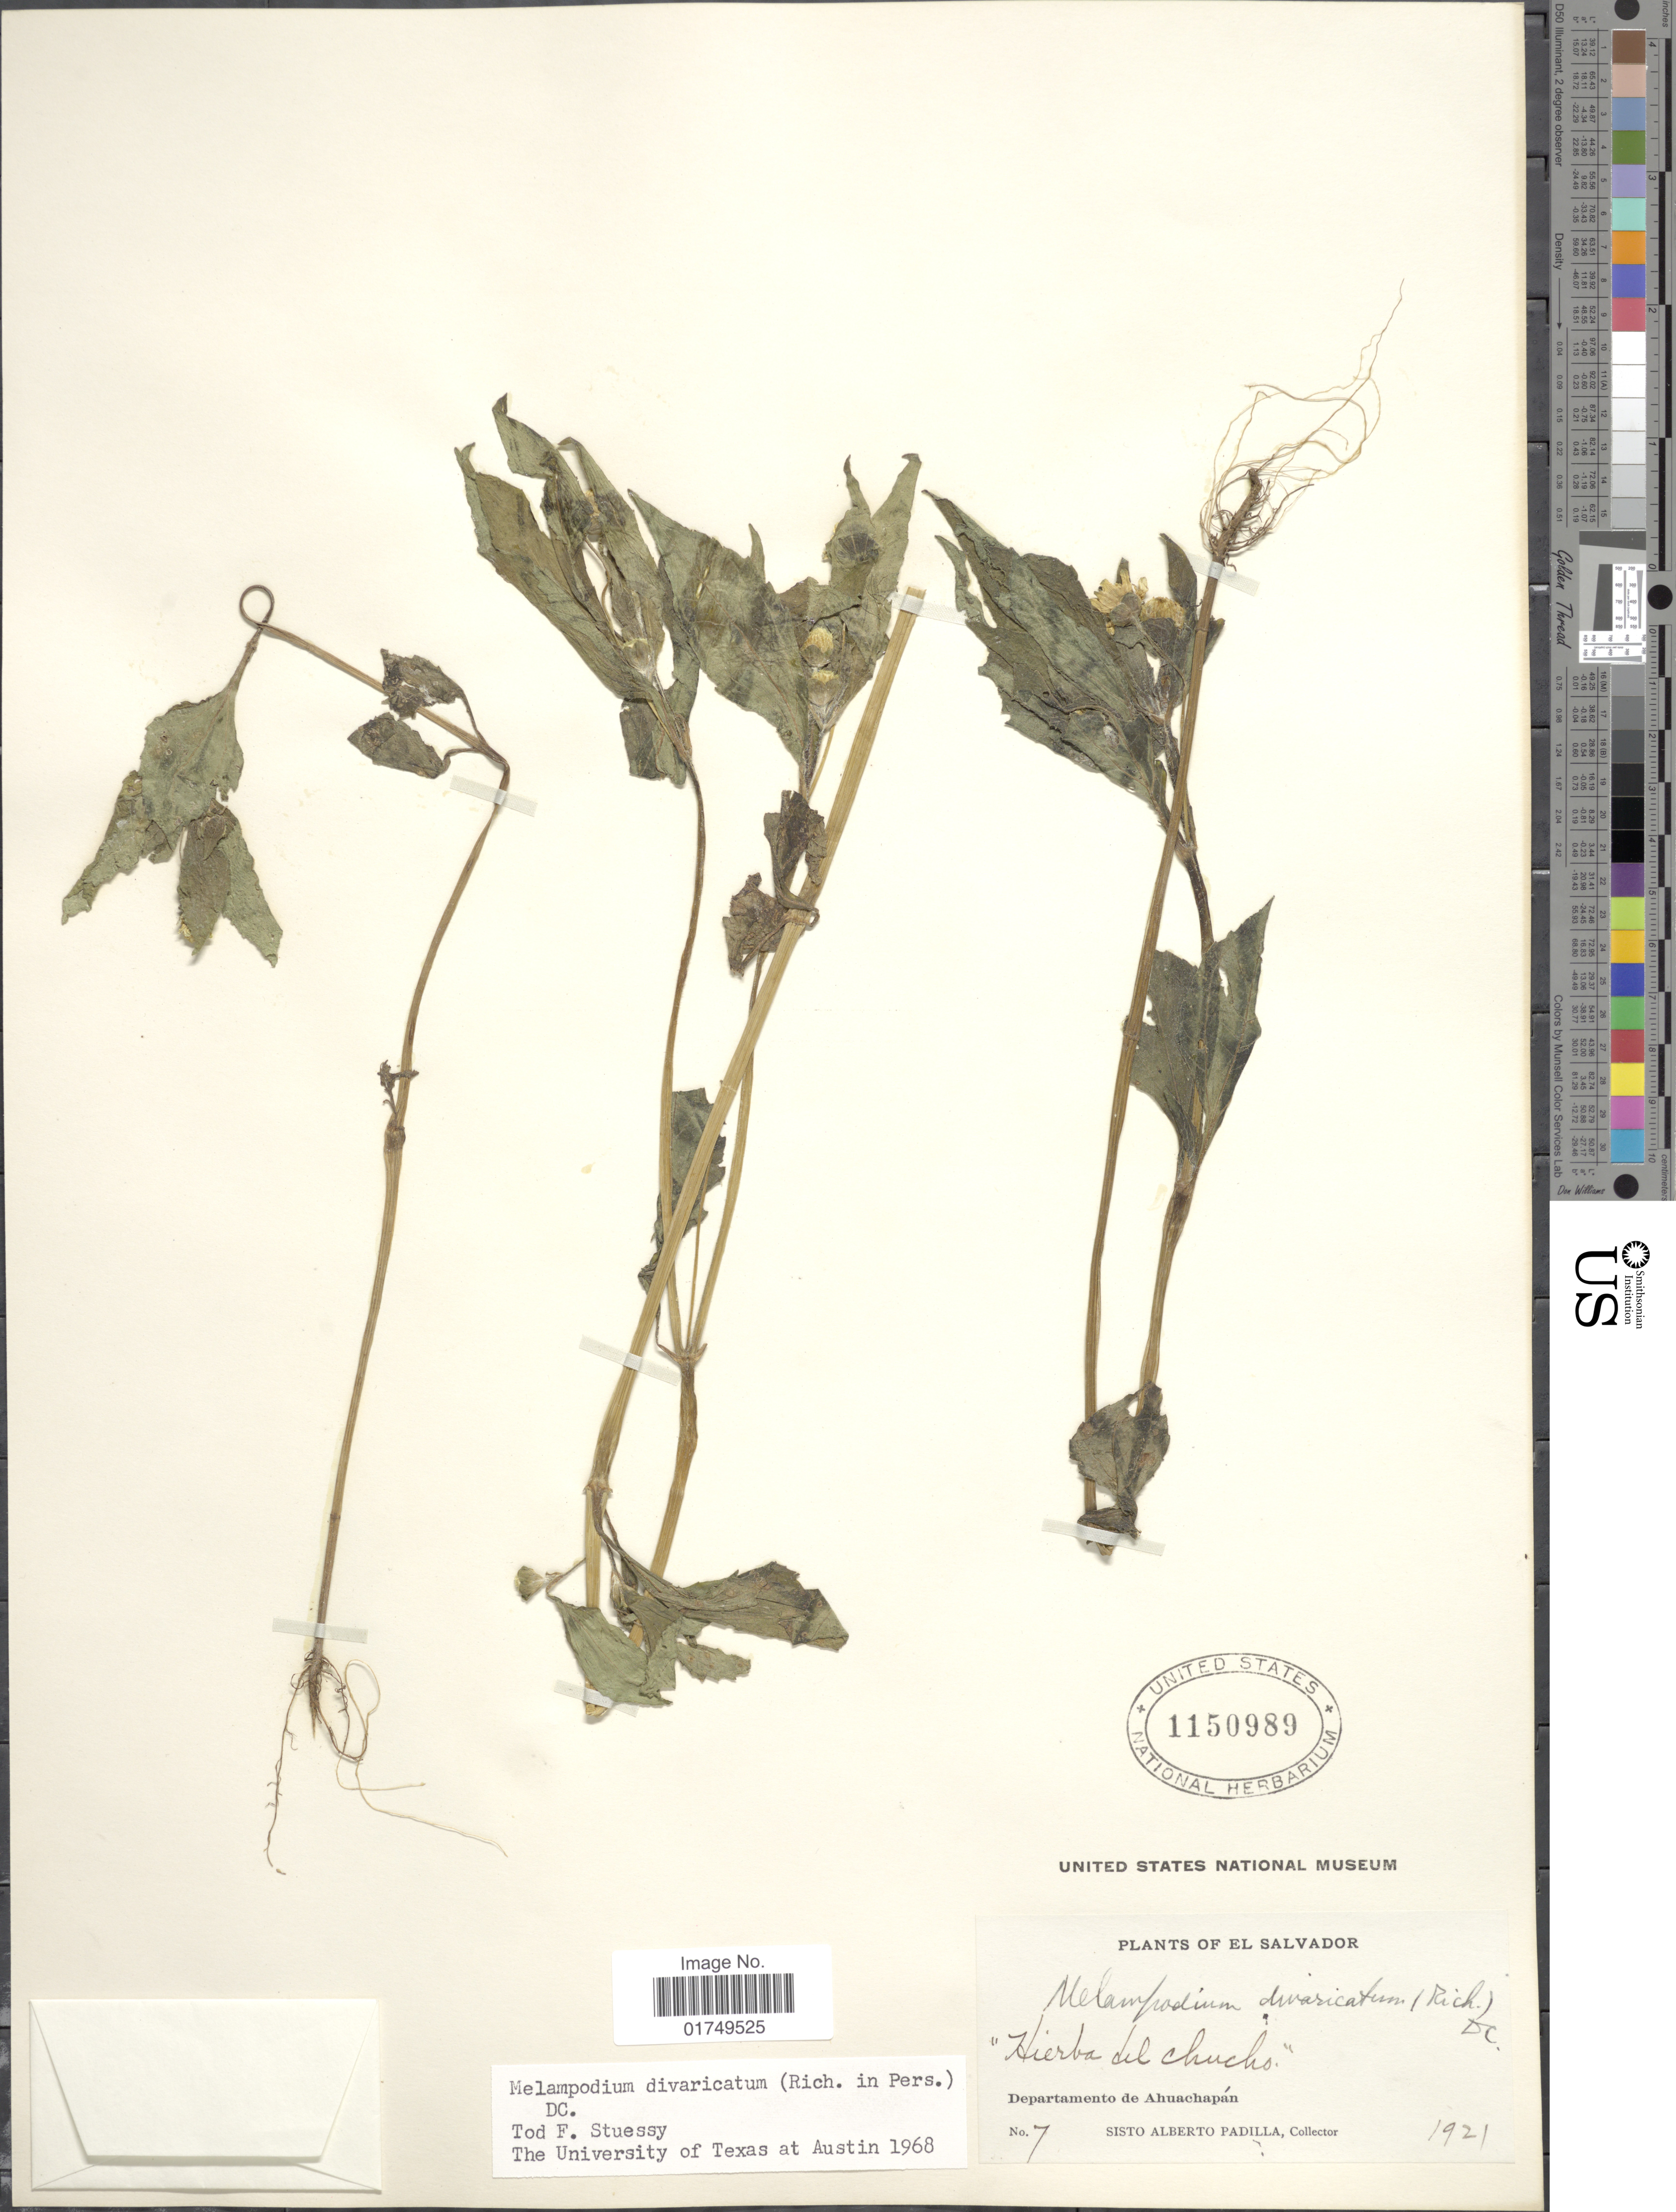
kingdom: Plantae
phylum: Tracheophyta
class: Magnoliopsida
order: Asterales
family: Asteraceae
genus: Melampodium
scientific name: Melampodium divaricatum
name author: (Rich.) DC.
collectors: S. A. Padilla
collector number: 7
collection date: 1921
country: El Salvador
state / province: Ahuachapan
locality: Departmento de Ahuachapán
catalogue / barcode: US 1150989